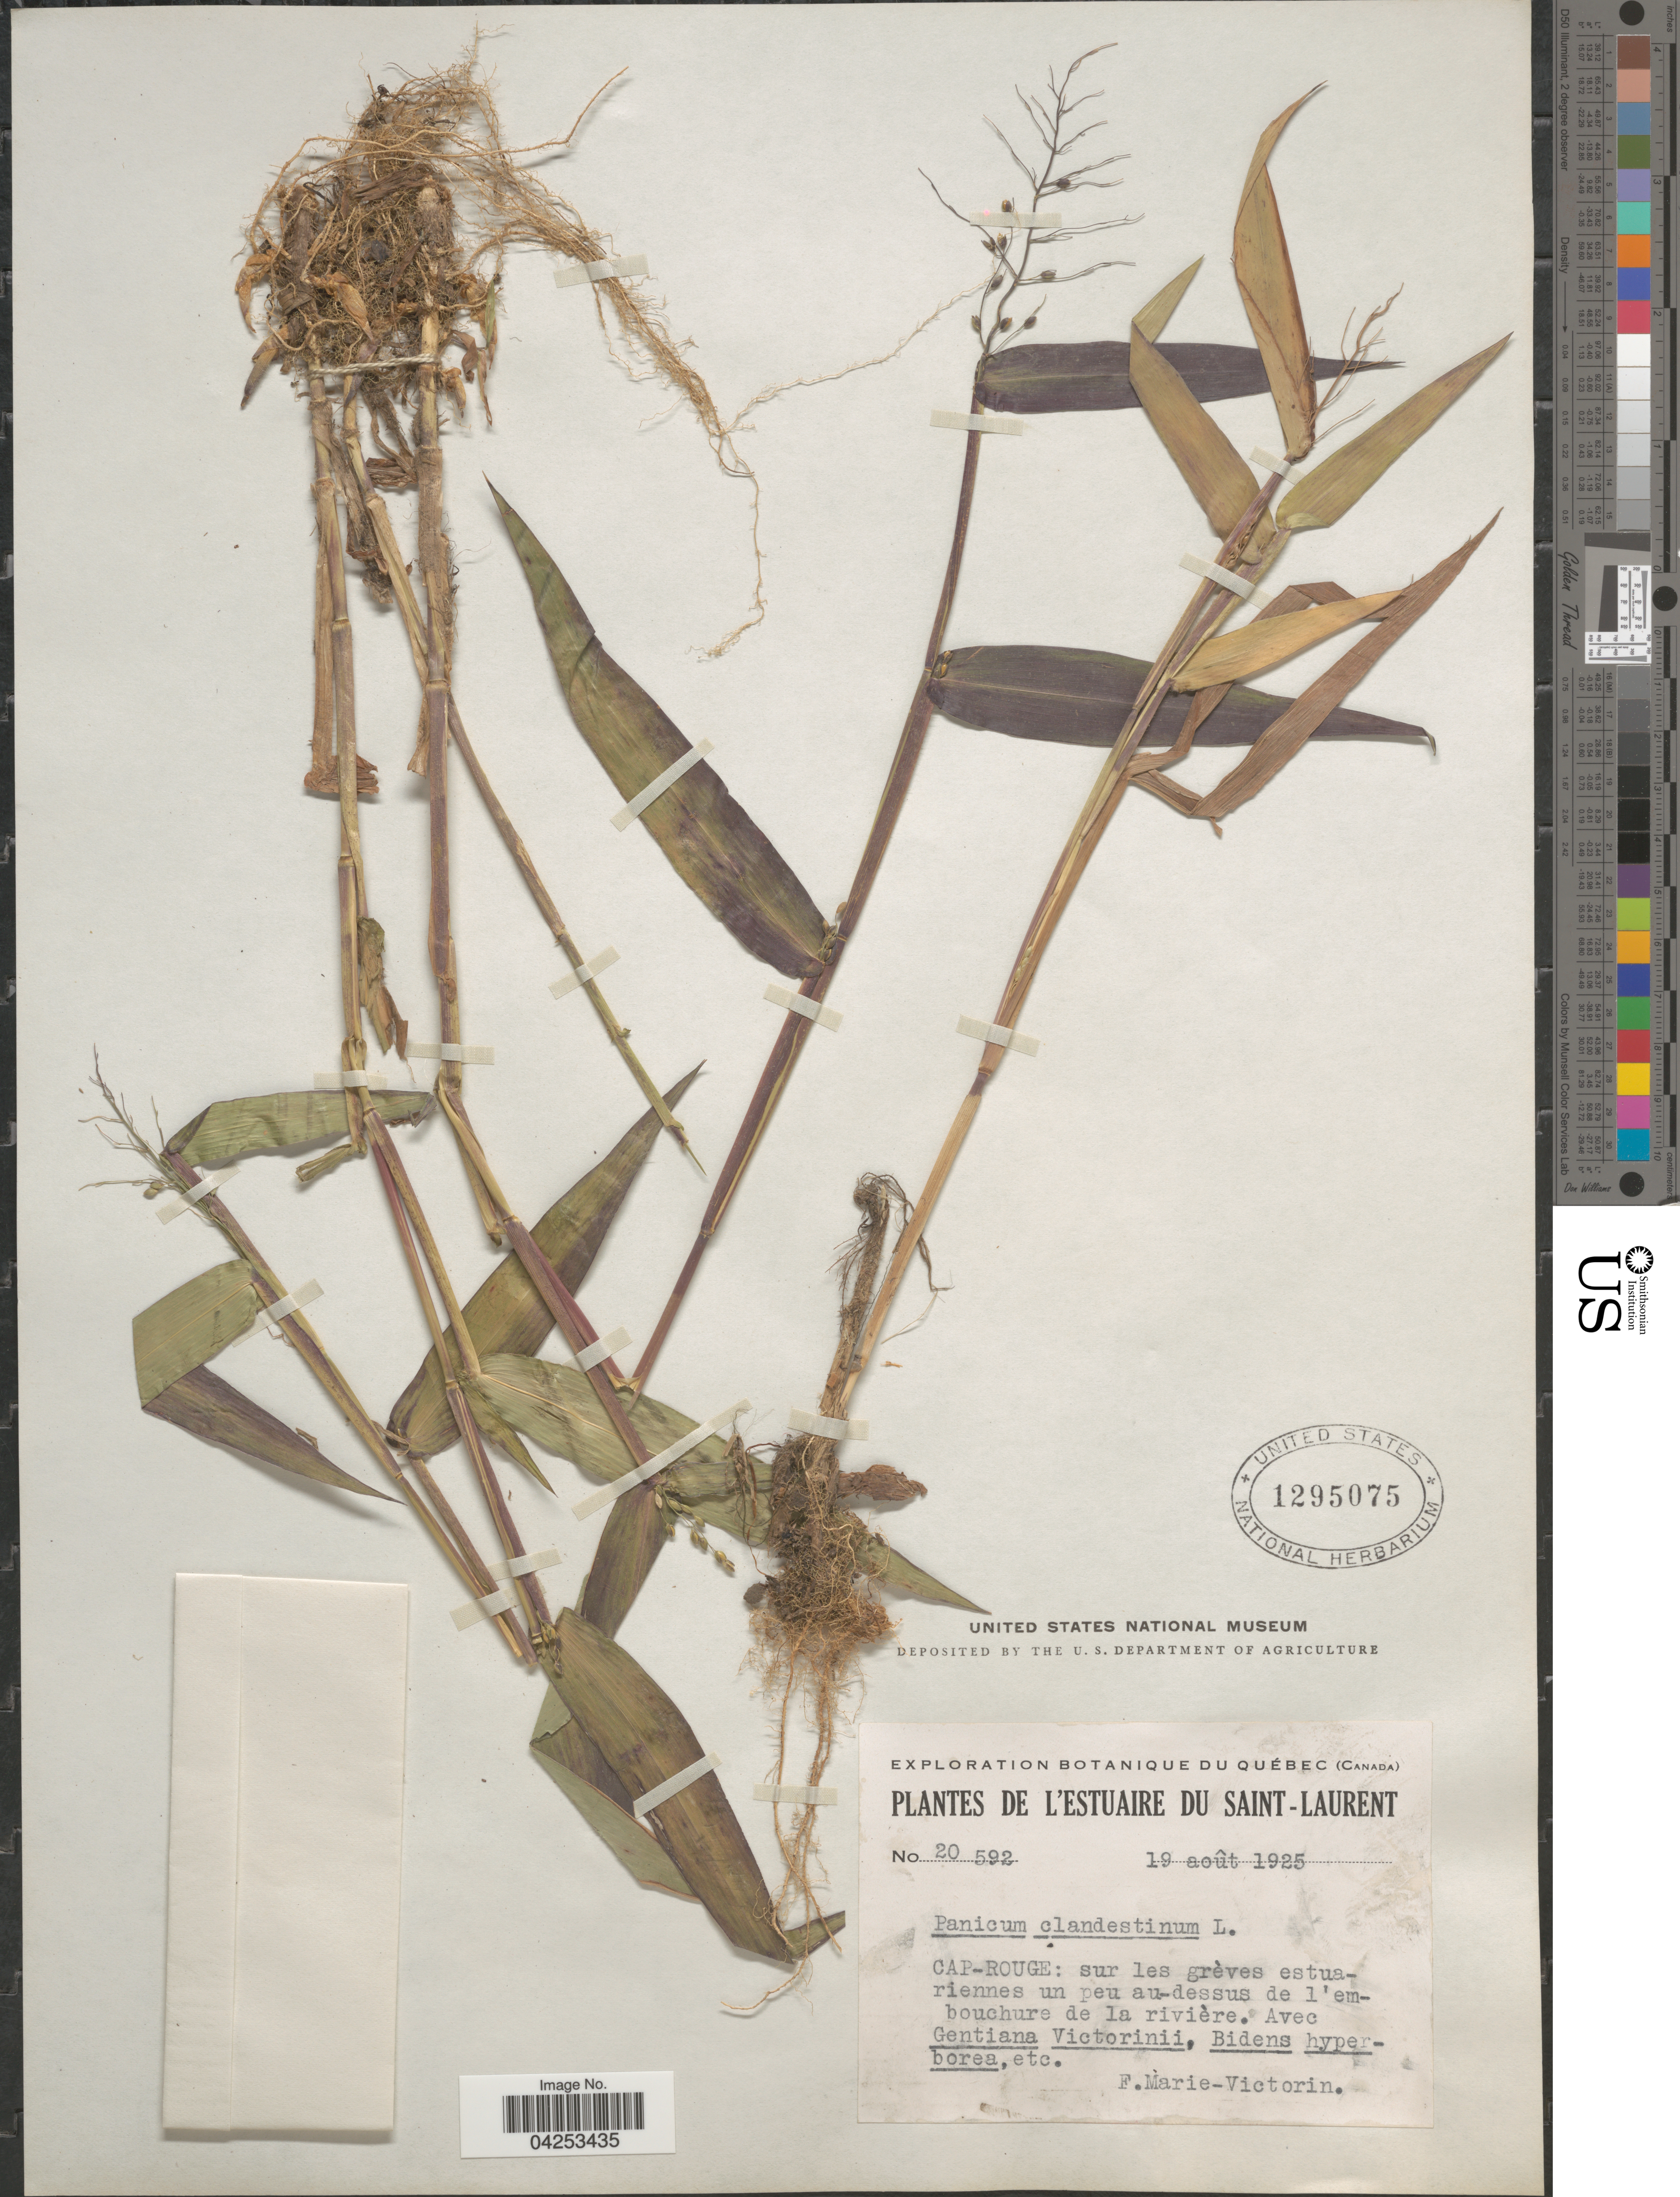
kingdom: Plantae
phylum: Tracheophyta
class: Liliopsida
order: Poales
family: Poaceae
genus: Dichanthelium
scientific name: Dichanthelium clandestinum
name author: (L.) Gould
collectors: F. Marie-Victorin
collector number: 20592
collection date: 1925-08-19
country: Canada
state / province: Quebec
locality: Exploration Botanique du Québec (Canada). L'Estuaire du Saint-Laurent. Cap-Rouge: sur les grèves estuariennes un peu au-dessus de l'embouchure de la rivière.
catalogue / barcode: US 1295075